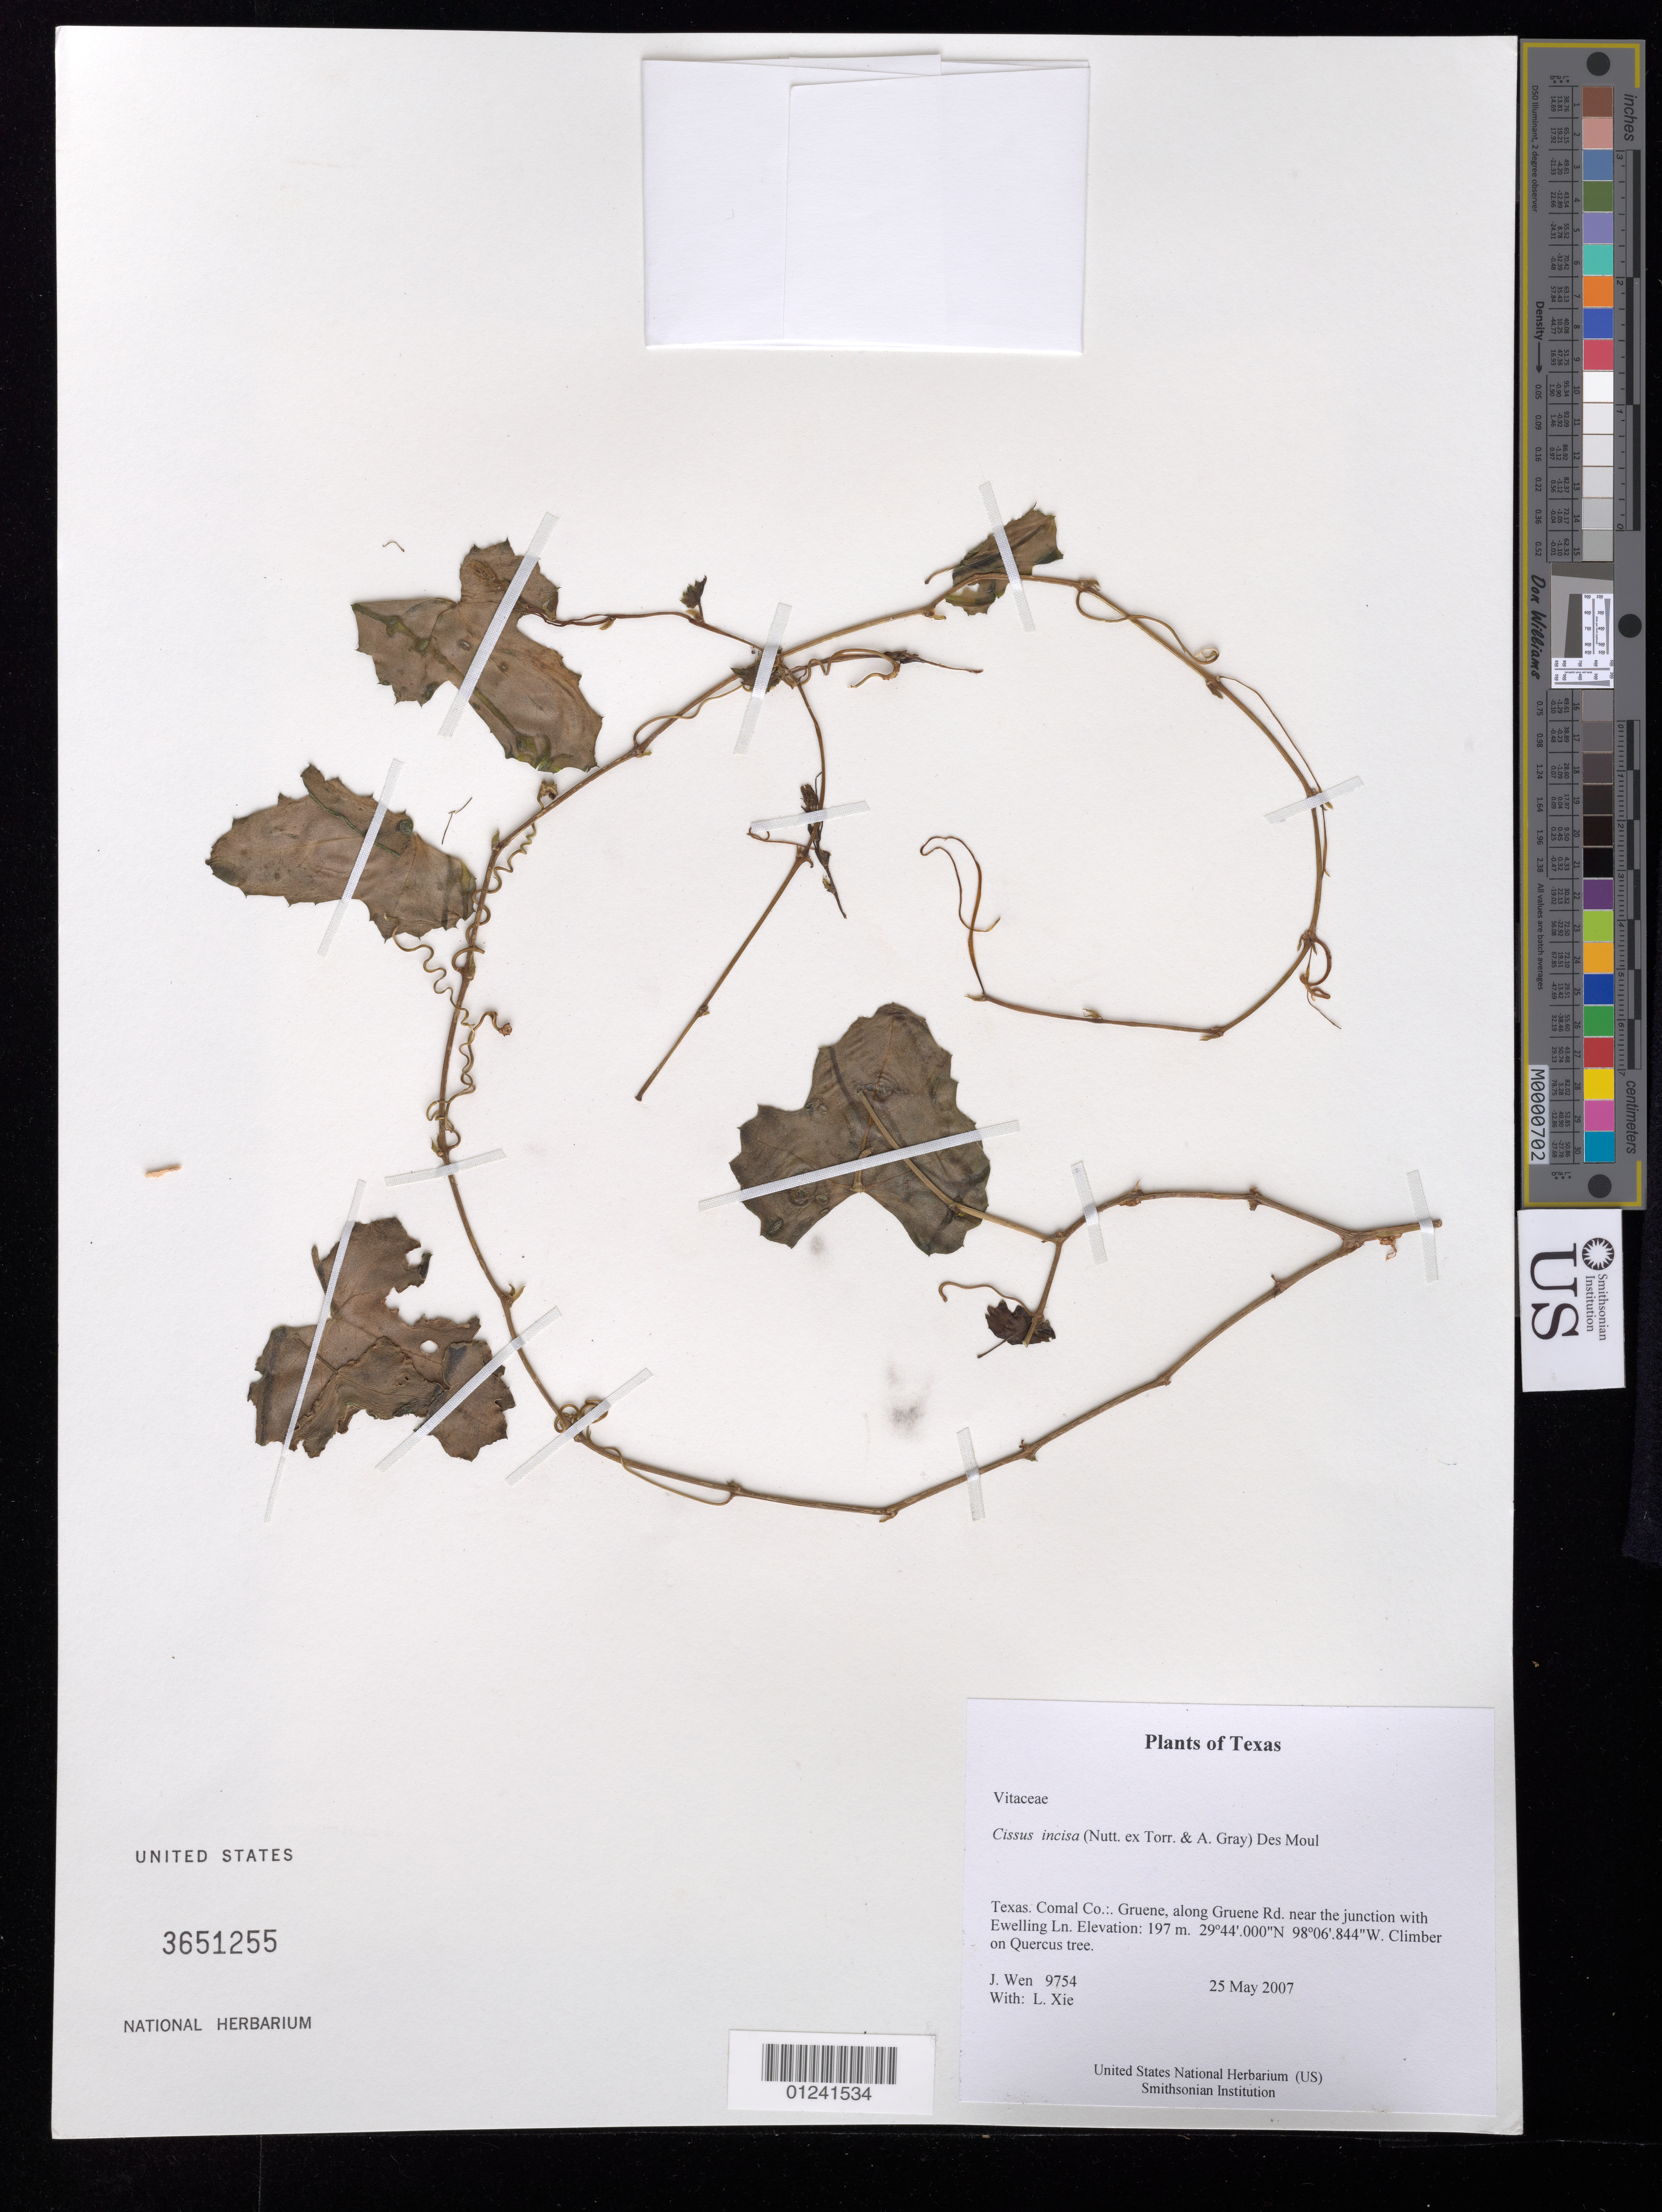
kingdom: Plantae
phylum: Tracheophyta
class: Magnoliopsida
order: Vitales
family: Vitaceae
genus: Cissus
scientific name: Cissus incisa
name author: Des Moul.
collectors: J. Wen & L. Xie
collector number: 9754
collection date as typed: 25 May 2007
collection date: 2007-05-25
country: United States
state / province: Texas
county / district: Comal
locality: Gruene, along Gruene Rd. near the junction with Ewelling Ln.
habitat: On Quercus tree.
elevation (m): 197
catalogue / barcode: US 3651255